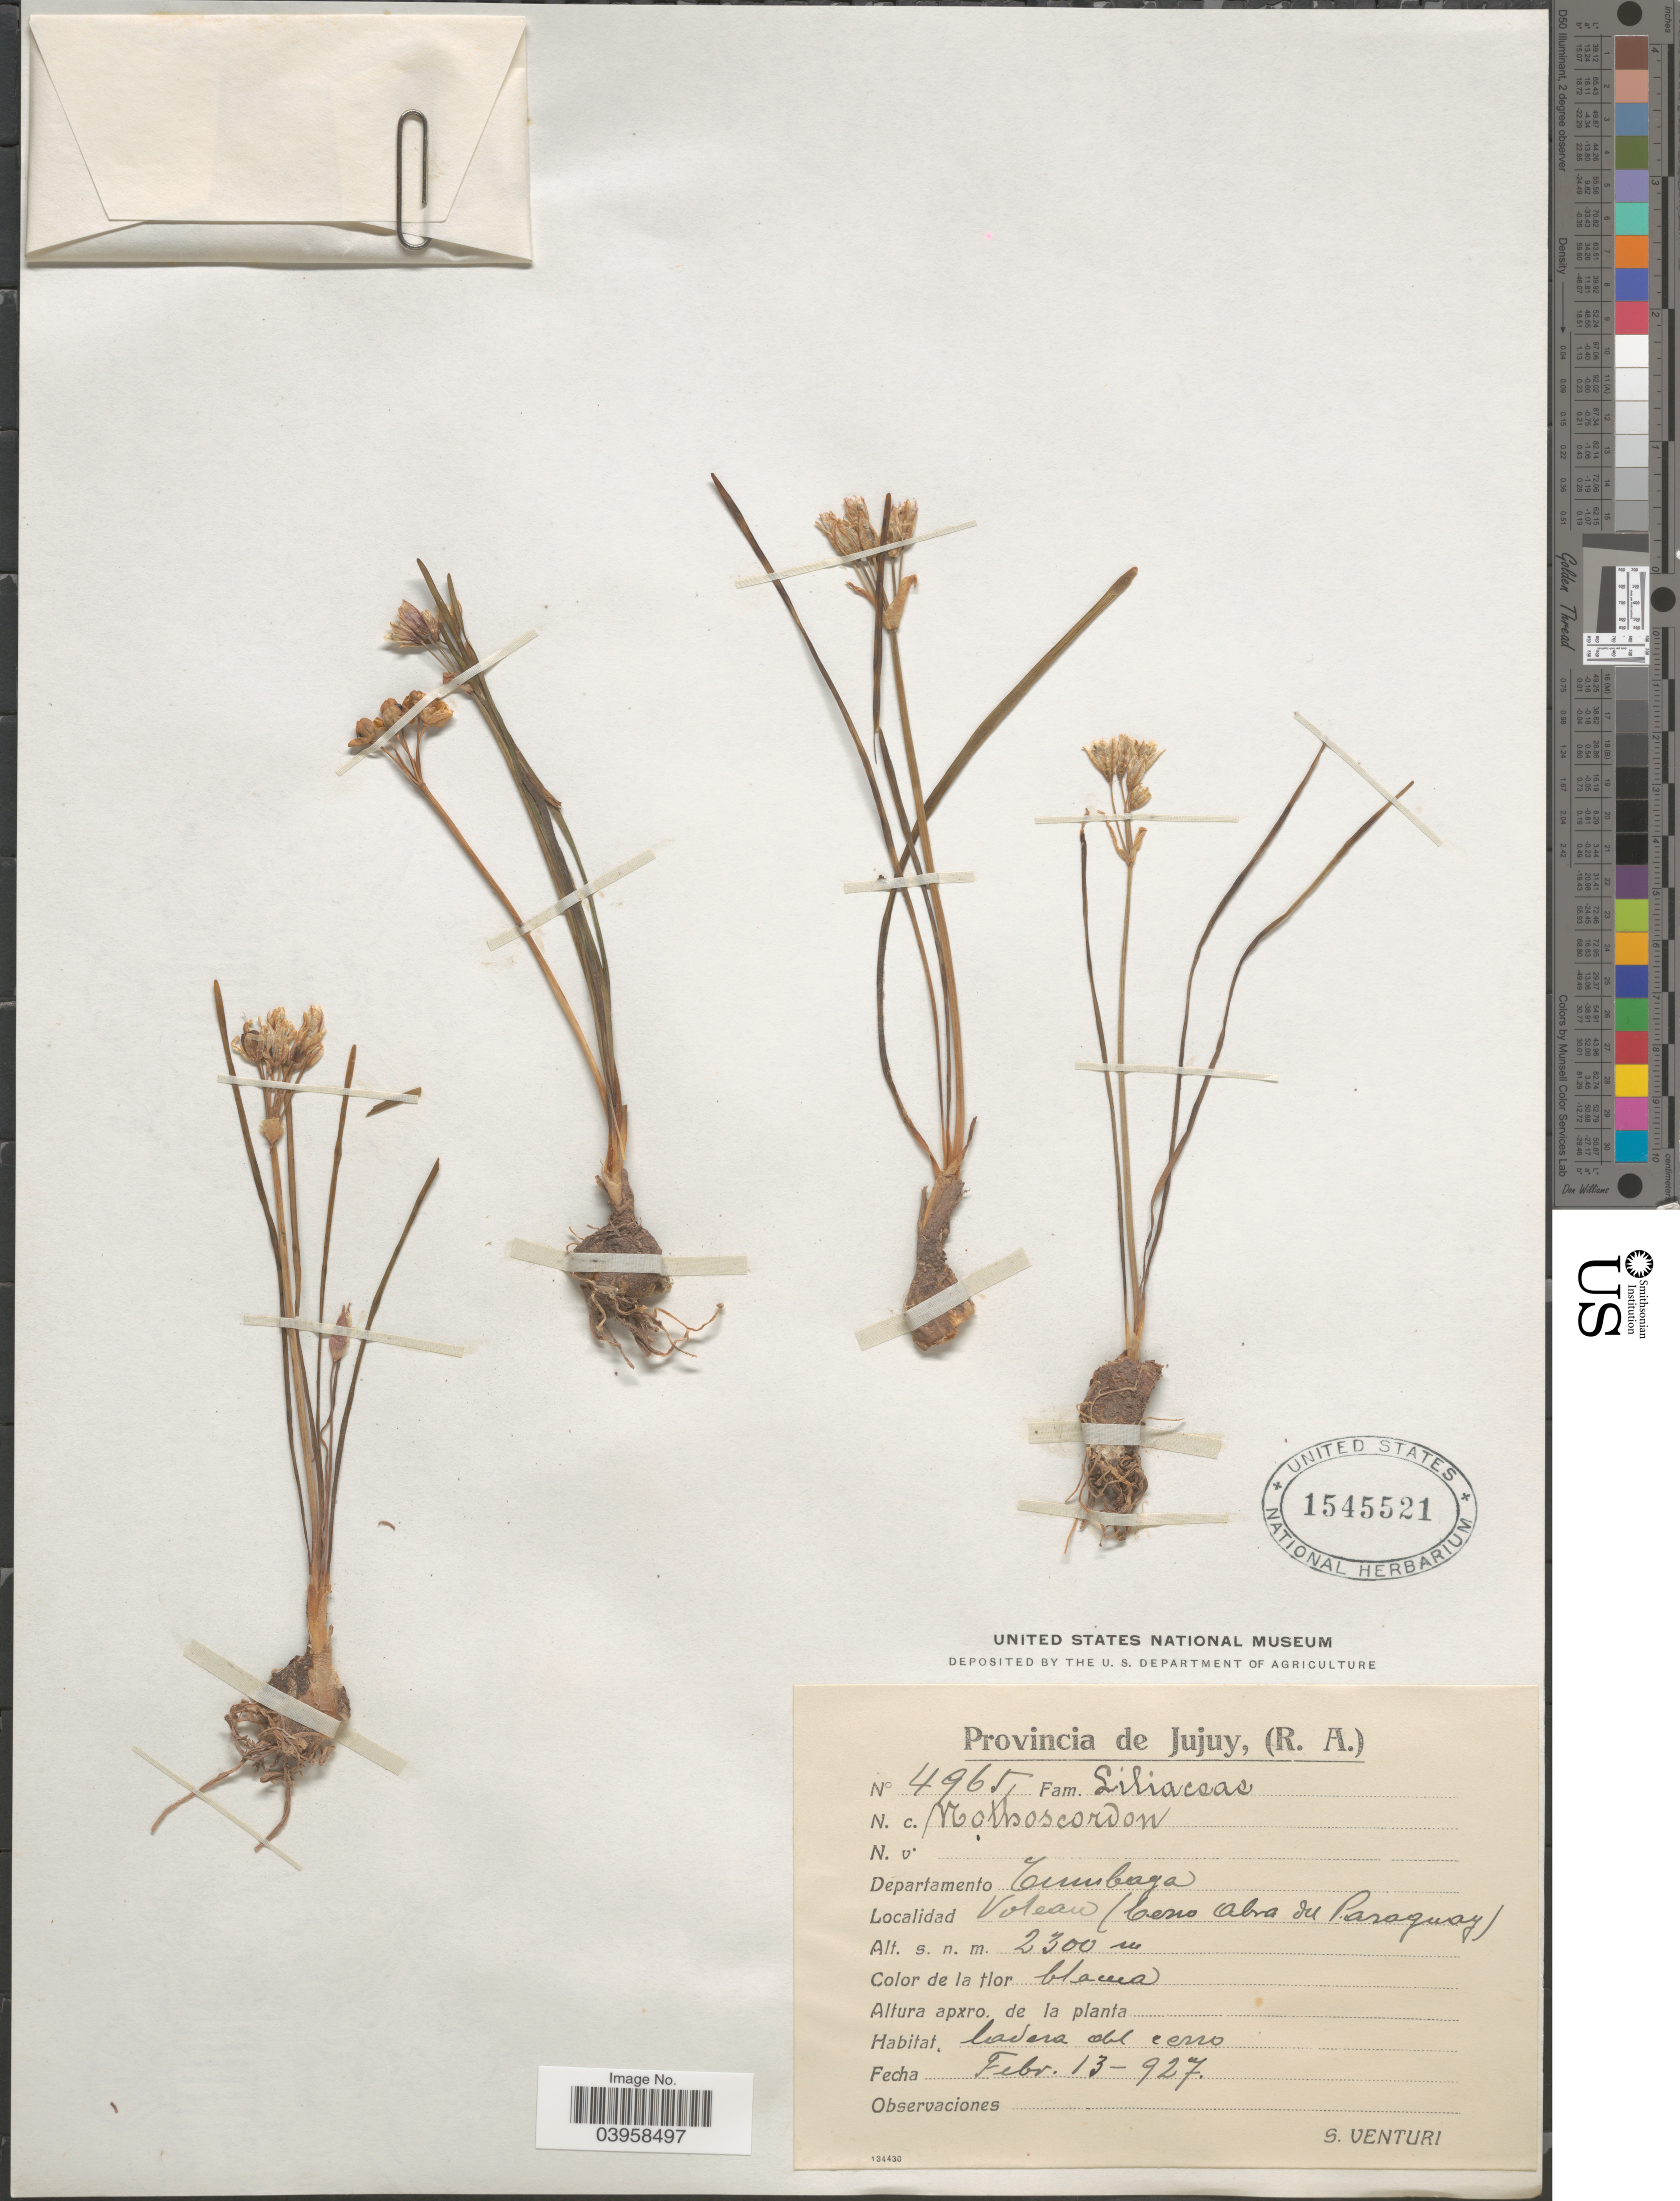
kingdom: Plantae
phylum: Tracheophyta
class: Liliopsida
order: Asparagales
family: Amaryllidaceae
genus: Nothoscordum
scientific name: Nothoscordum sp.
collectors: S. Venturi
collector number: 4965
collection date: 1927-02-13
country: Argentina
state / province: Jujuy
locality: Departamento Tumbaya. Volcan (Cerro Abra del Paraguay).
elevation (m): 2300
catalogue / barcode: US 1545521